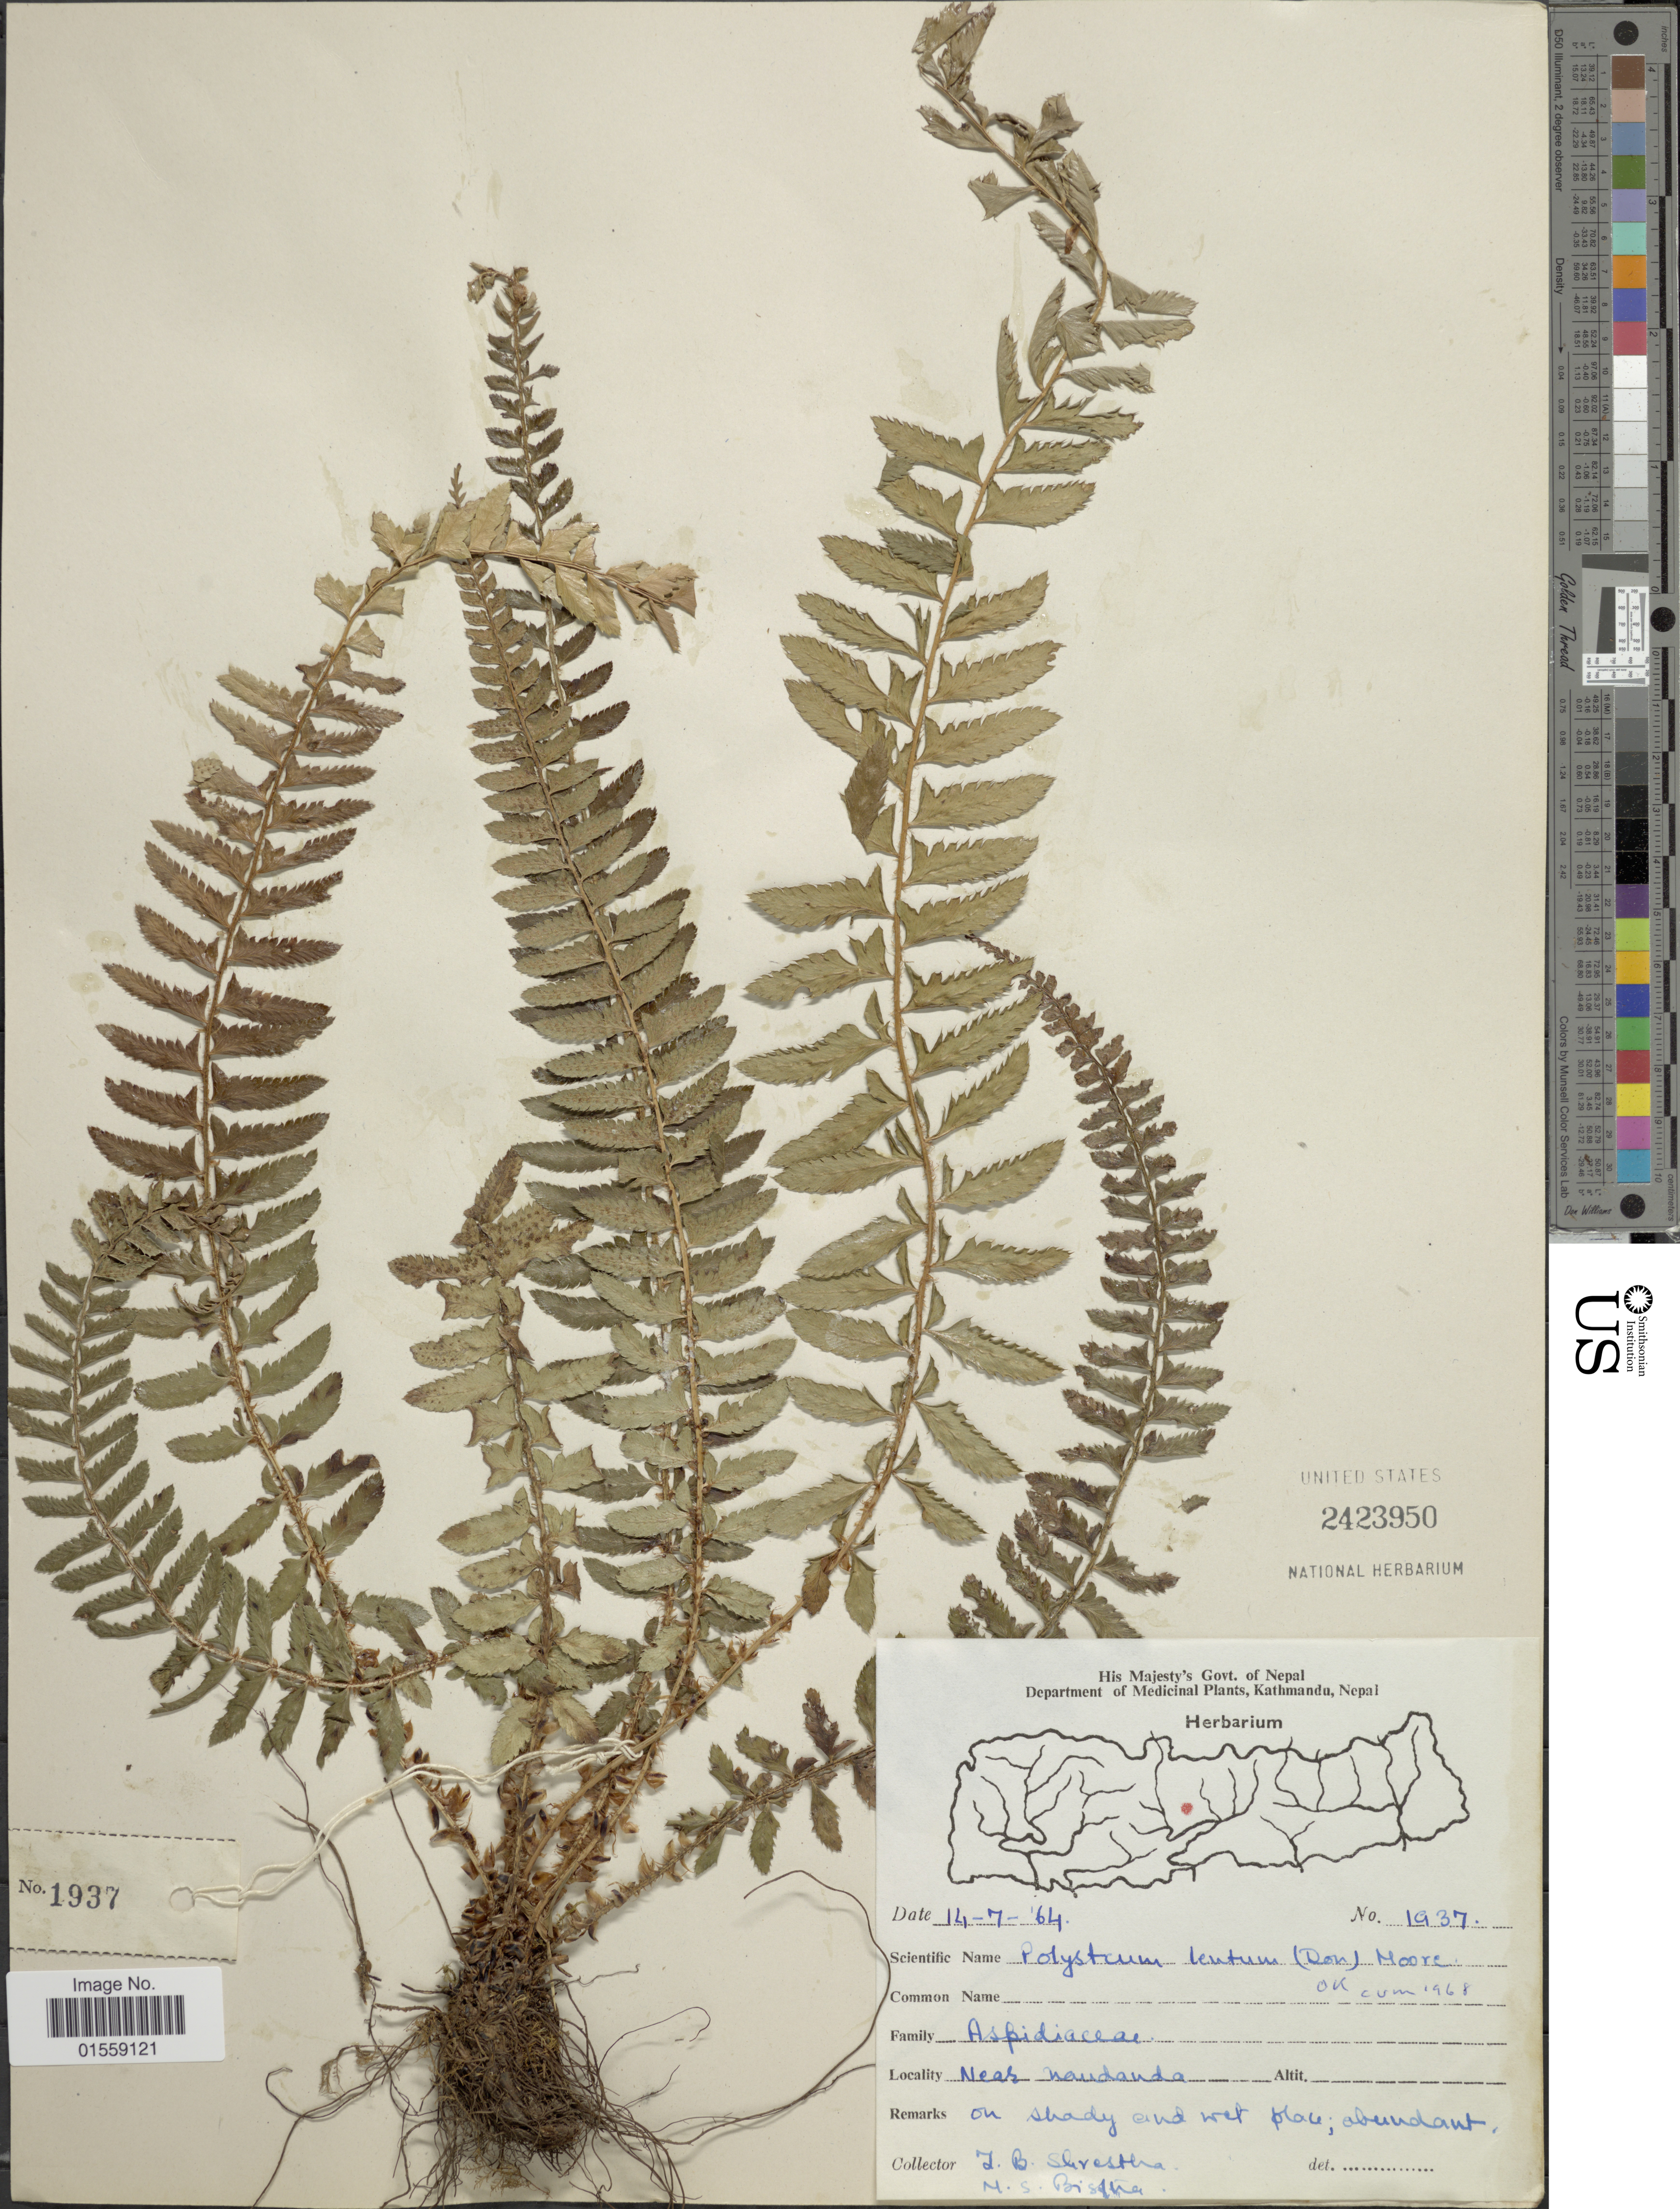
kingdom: Plantae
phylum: Tracheophyta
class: Polypodiopsida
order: Polypodiales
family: Dryopteridaceae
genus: Polystichum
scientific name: Polystichum lentum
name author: (D. Don) T. Moore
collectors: T. B. Shrestha & M. Bistha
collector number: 1937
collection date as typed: Transcribed d/m/y: 14/7/64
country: Nepal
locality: Near Naudanda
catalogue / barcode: US 2423950